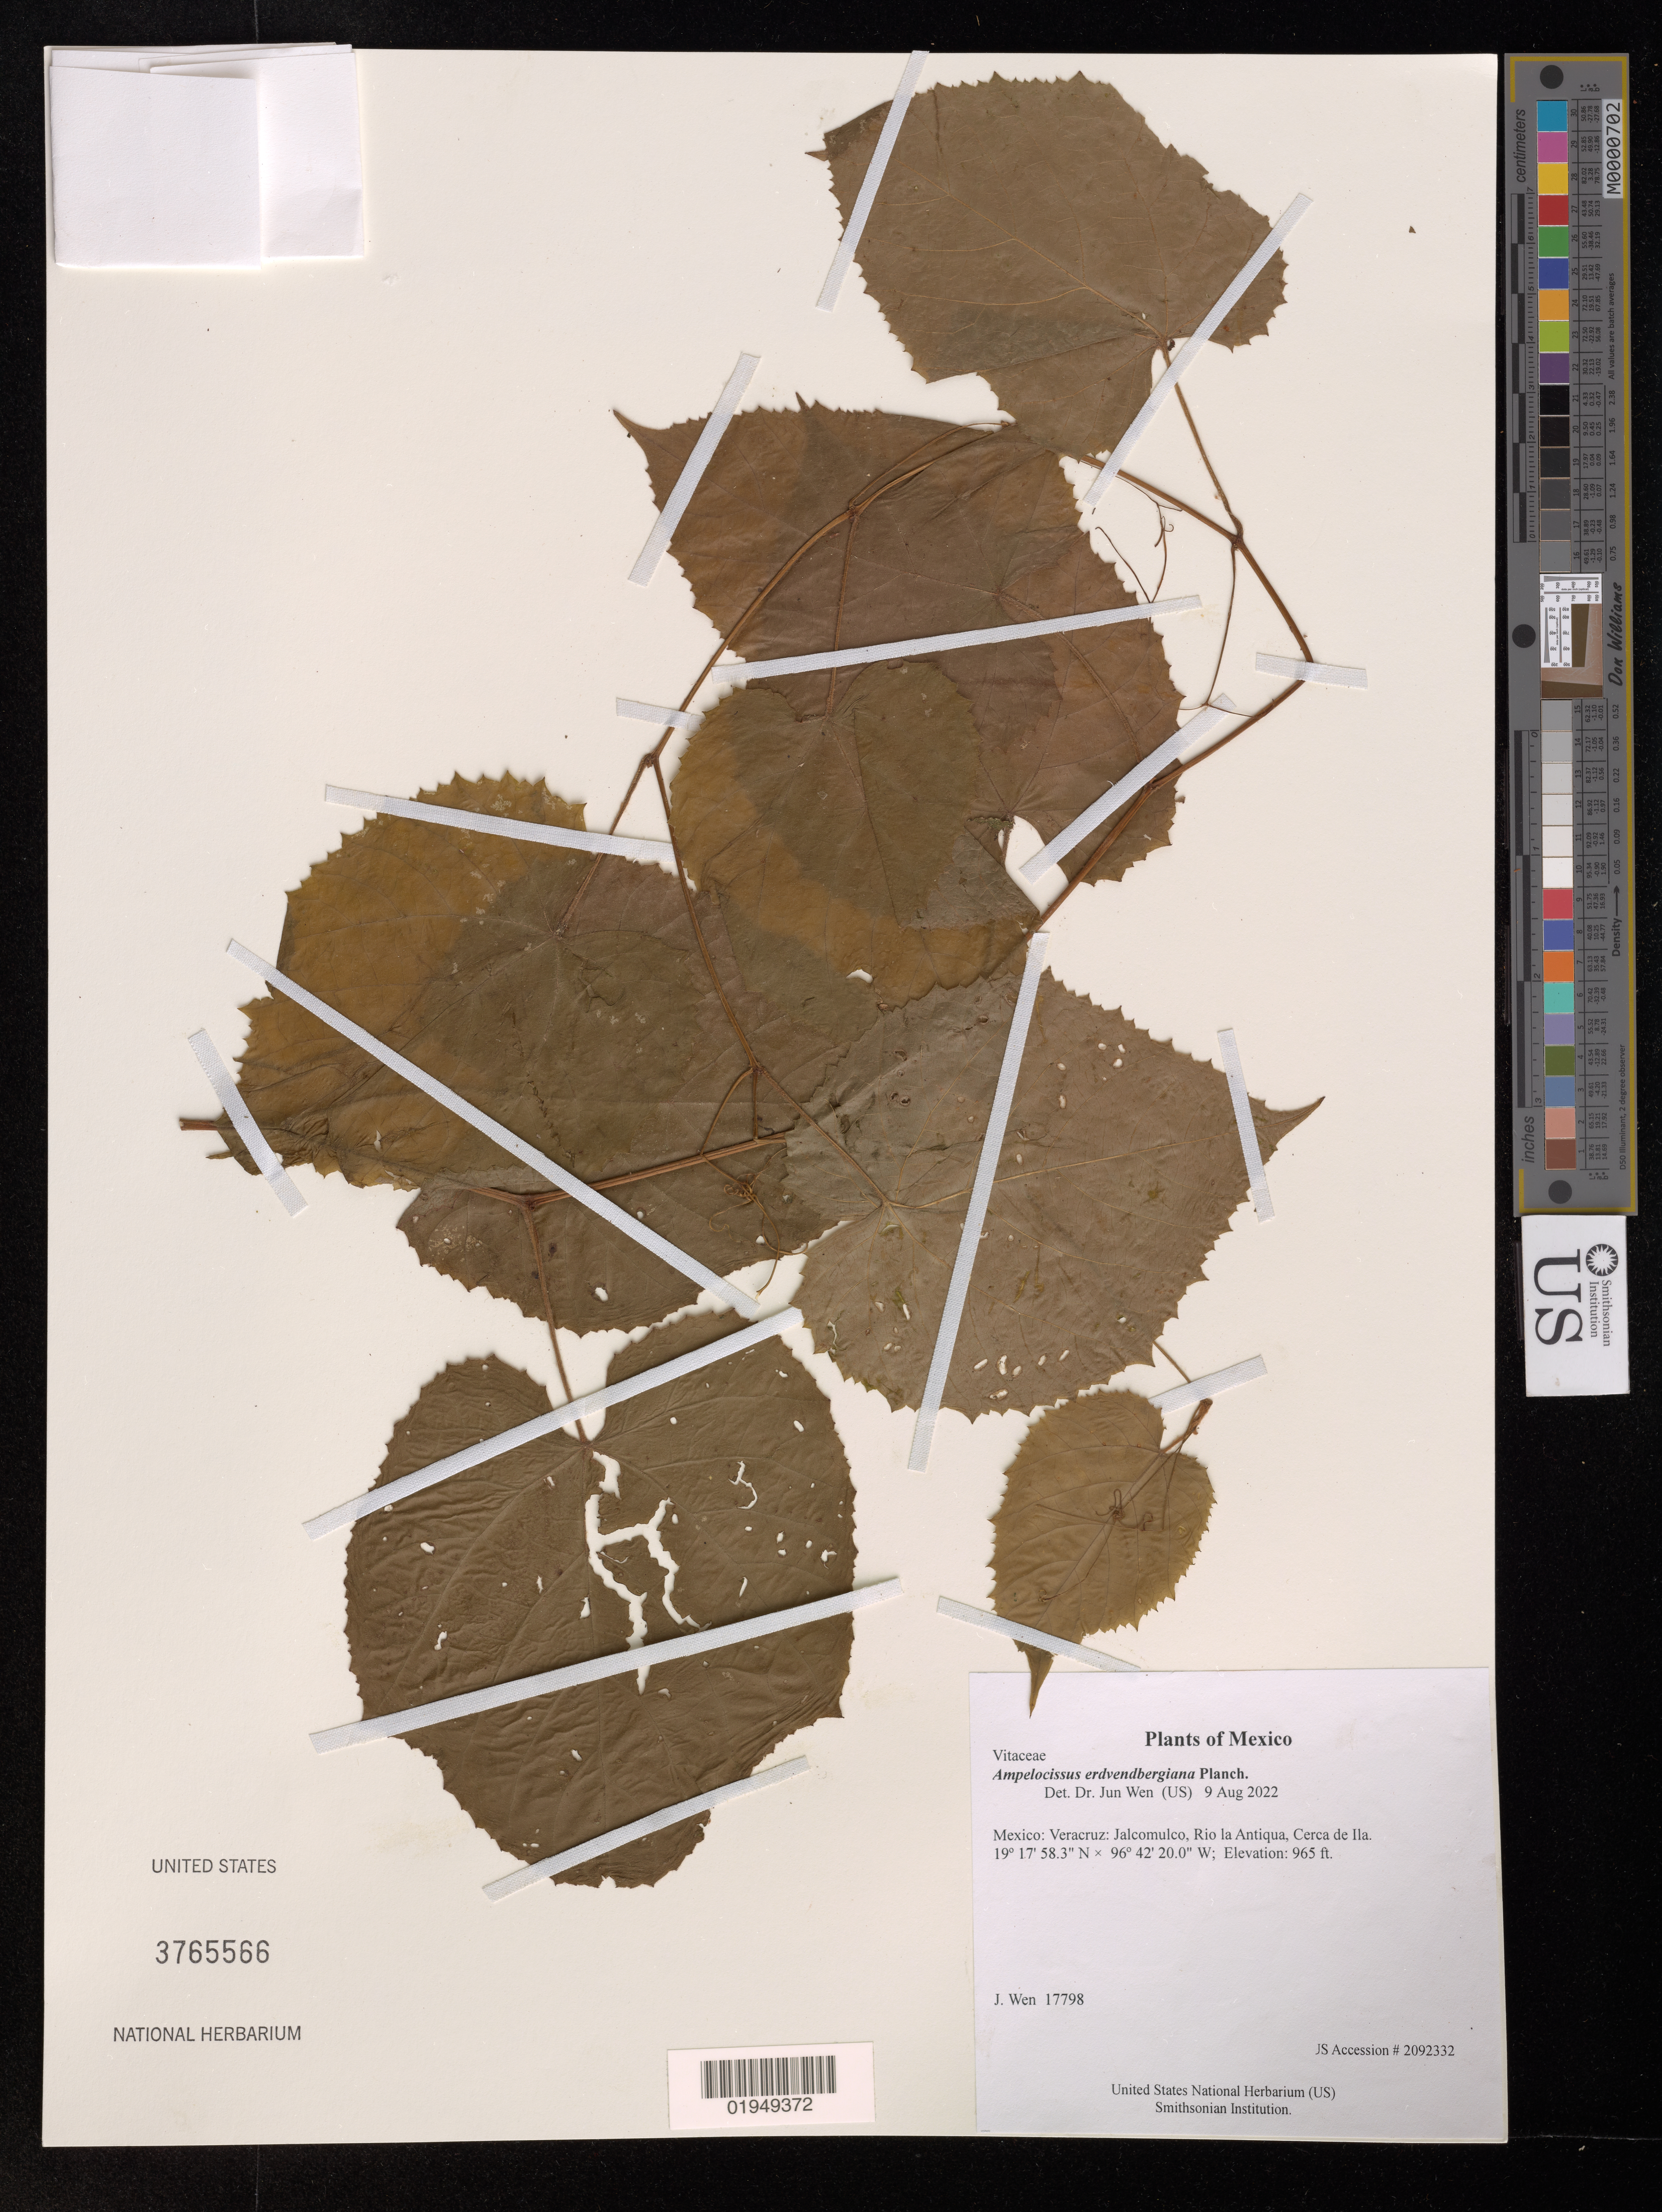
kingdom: Plantae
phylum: Tracheophyta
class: Magnoliopsida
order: Vitales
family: Vitaceae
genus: Ampelocissus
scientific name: Ampelocissus erdvendbergiana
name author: Planch.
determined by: Wen, Jun, (BOT), Smithsonian Institution - National Museum of Natural History (UNITED STATES)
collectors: J. Wen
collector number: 17798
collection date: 2022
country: Mexico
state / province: Veracruz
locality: Jalcomulco, Rio la Antiqua, Cerca de Ila.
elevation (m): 294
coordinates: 19 17.972 N, 96 42.333 W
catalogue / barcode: US 3765566